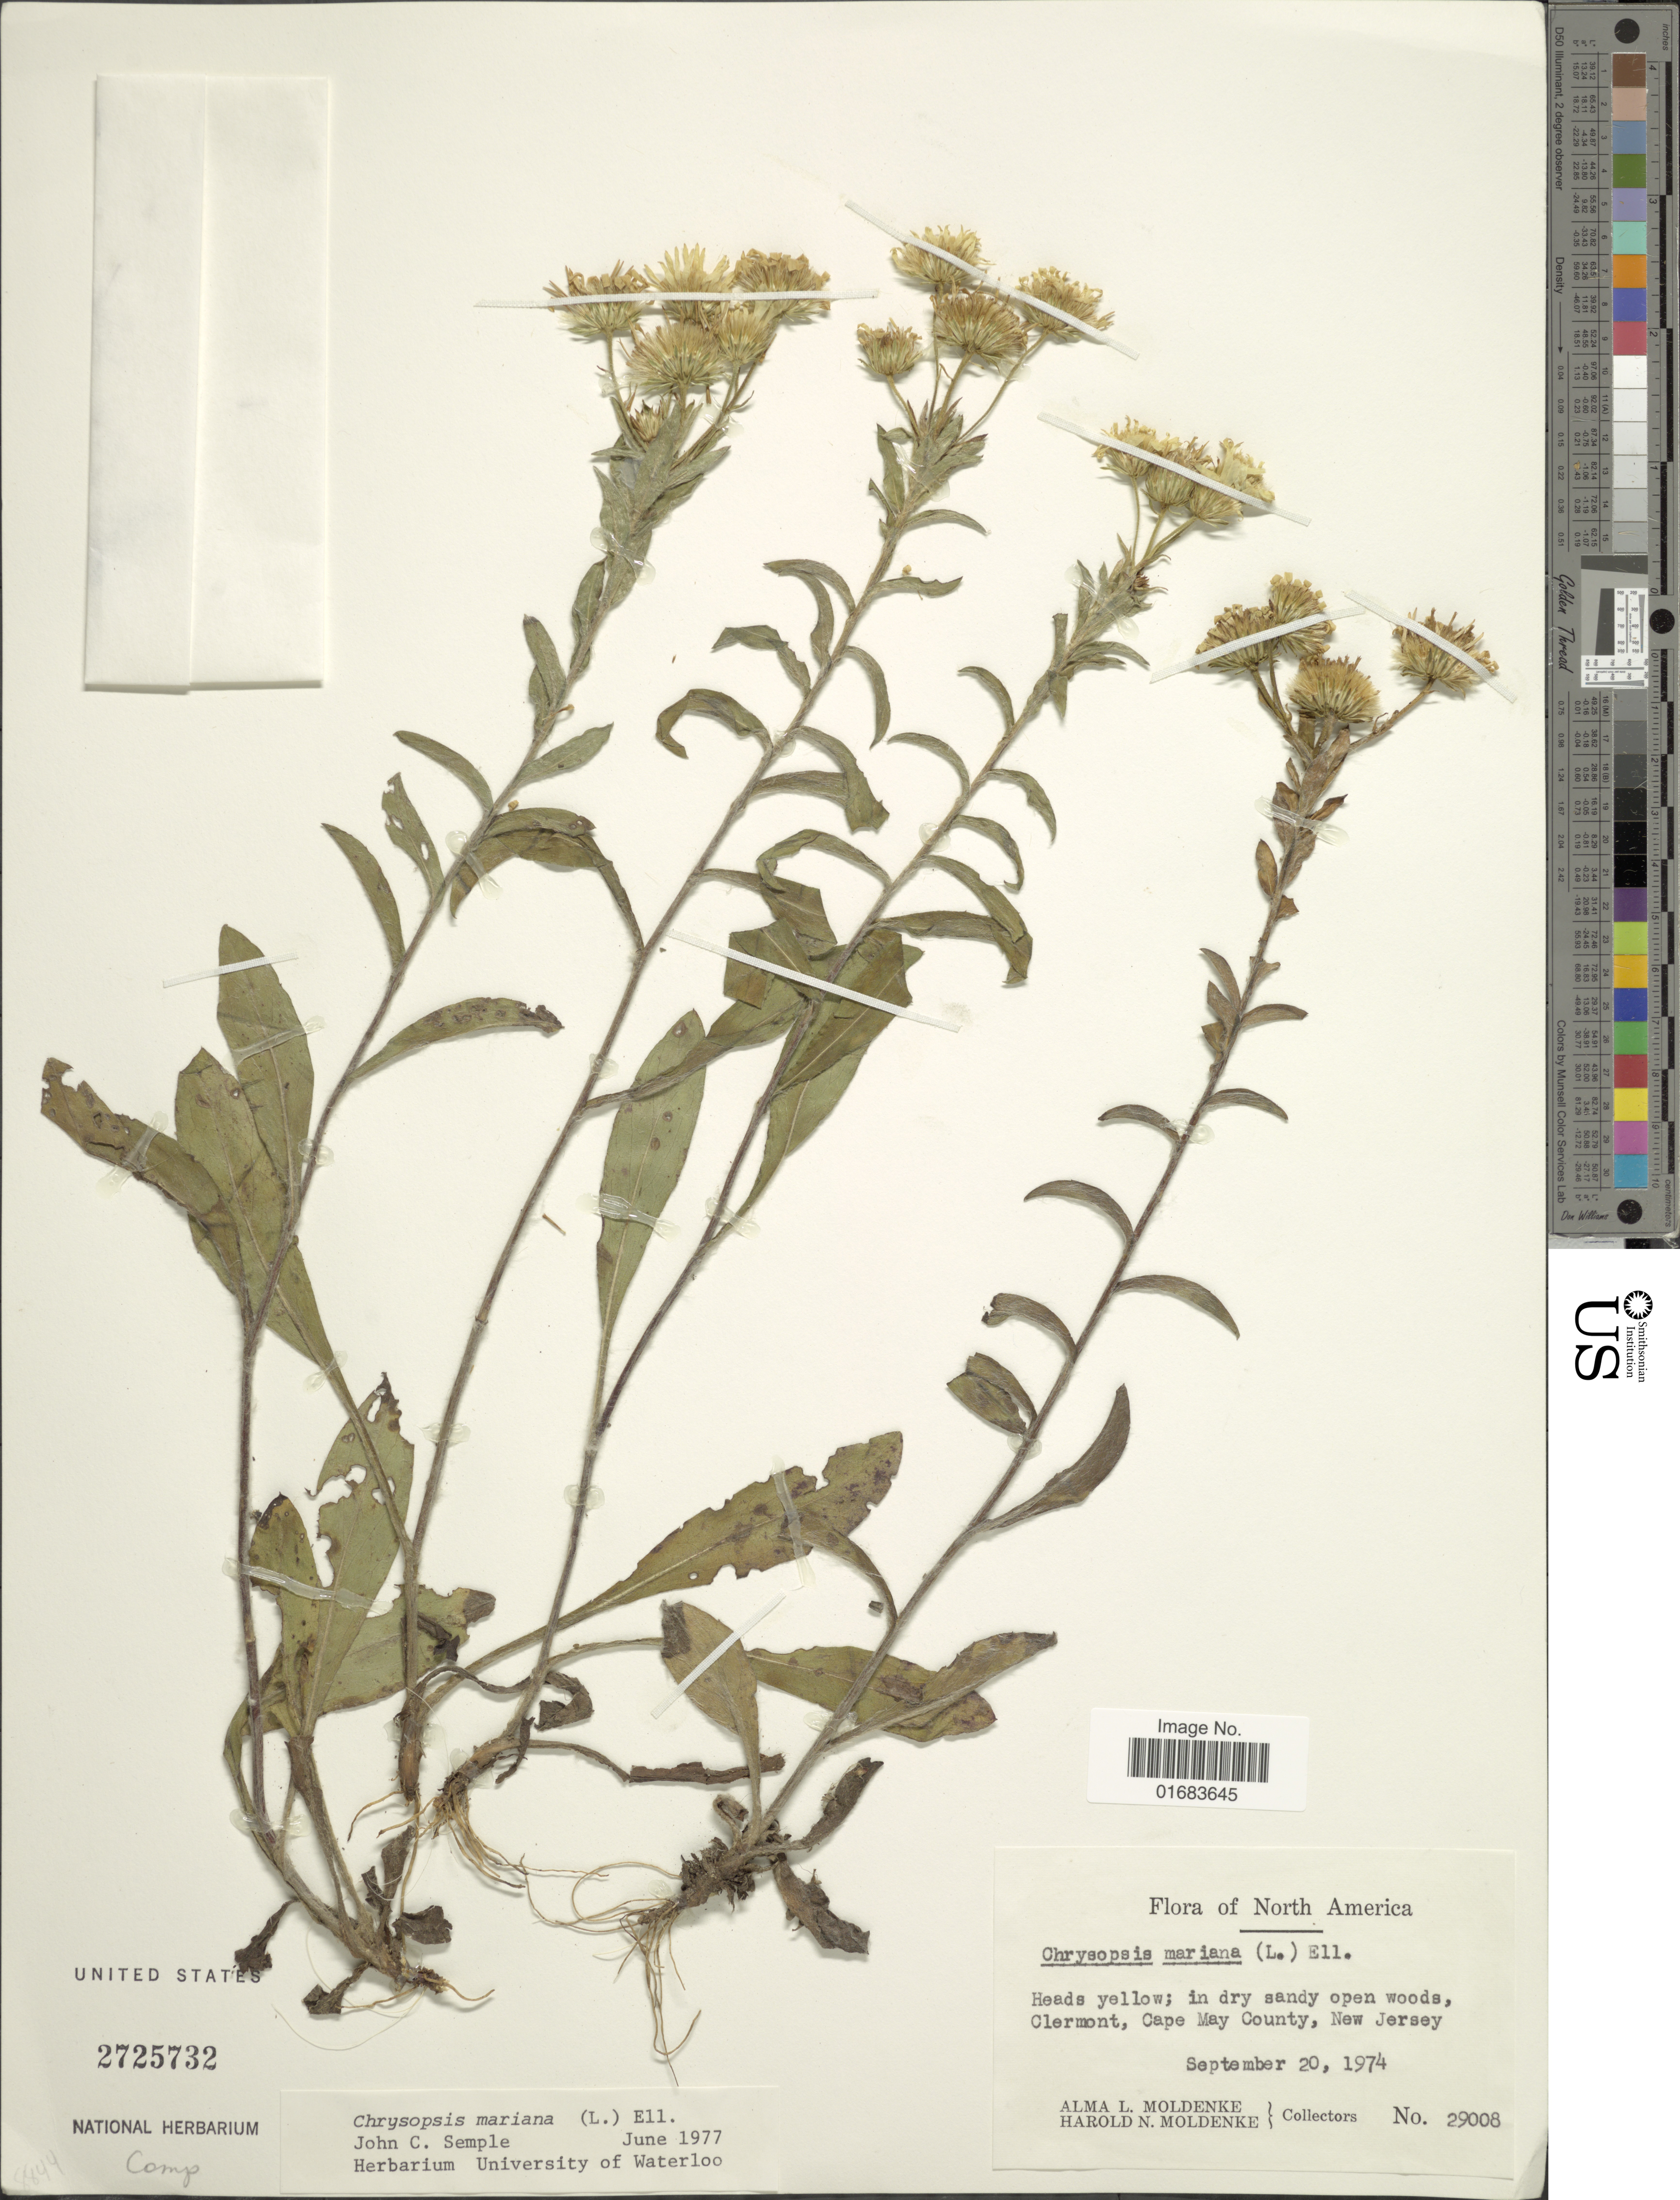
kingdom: Plantae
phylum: Tracheophyta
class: Magnoliopsida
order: Asterales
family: Asteraceae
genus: Chrysopsis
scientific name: Chrysopsis mariana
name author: (L.) Elliott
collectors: A. L. Moldenke & H. N. Moldenke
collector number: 29008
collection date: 1974-09-20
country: United States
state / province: New Jersey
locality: North America, Clermont, Cape May County.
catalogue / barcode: US 2725732